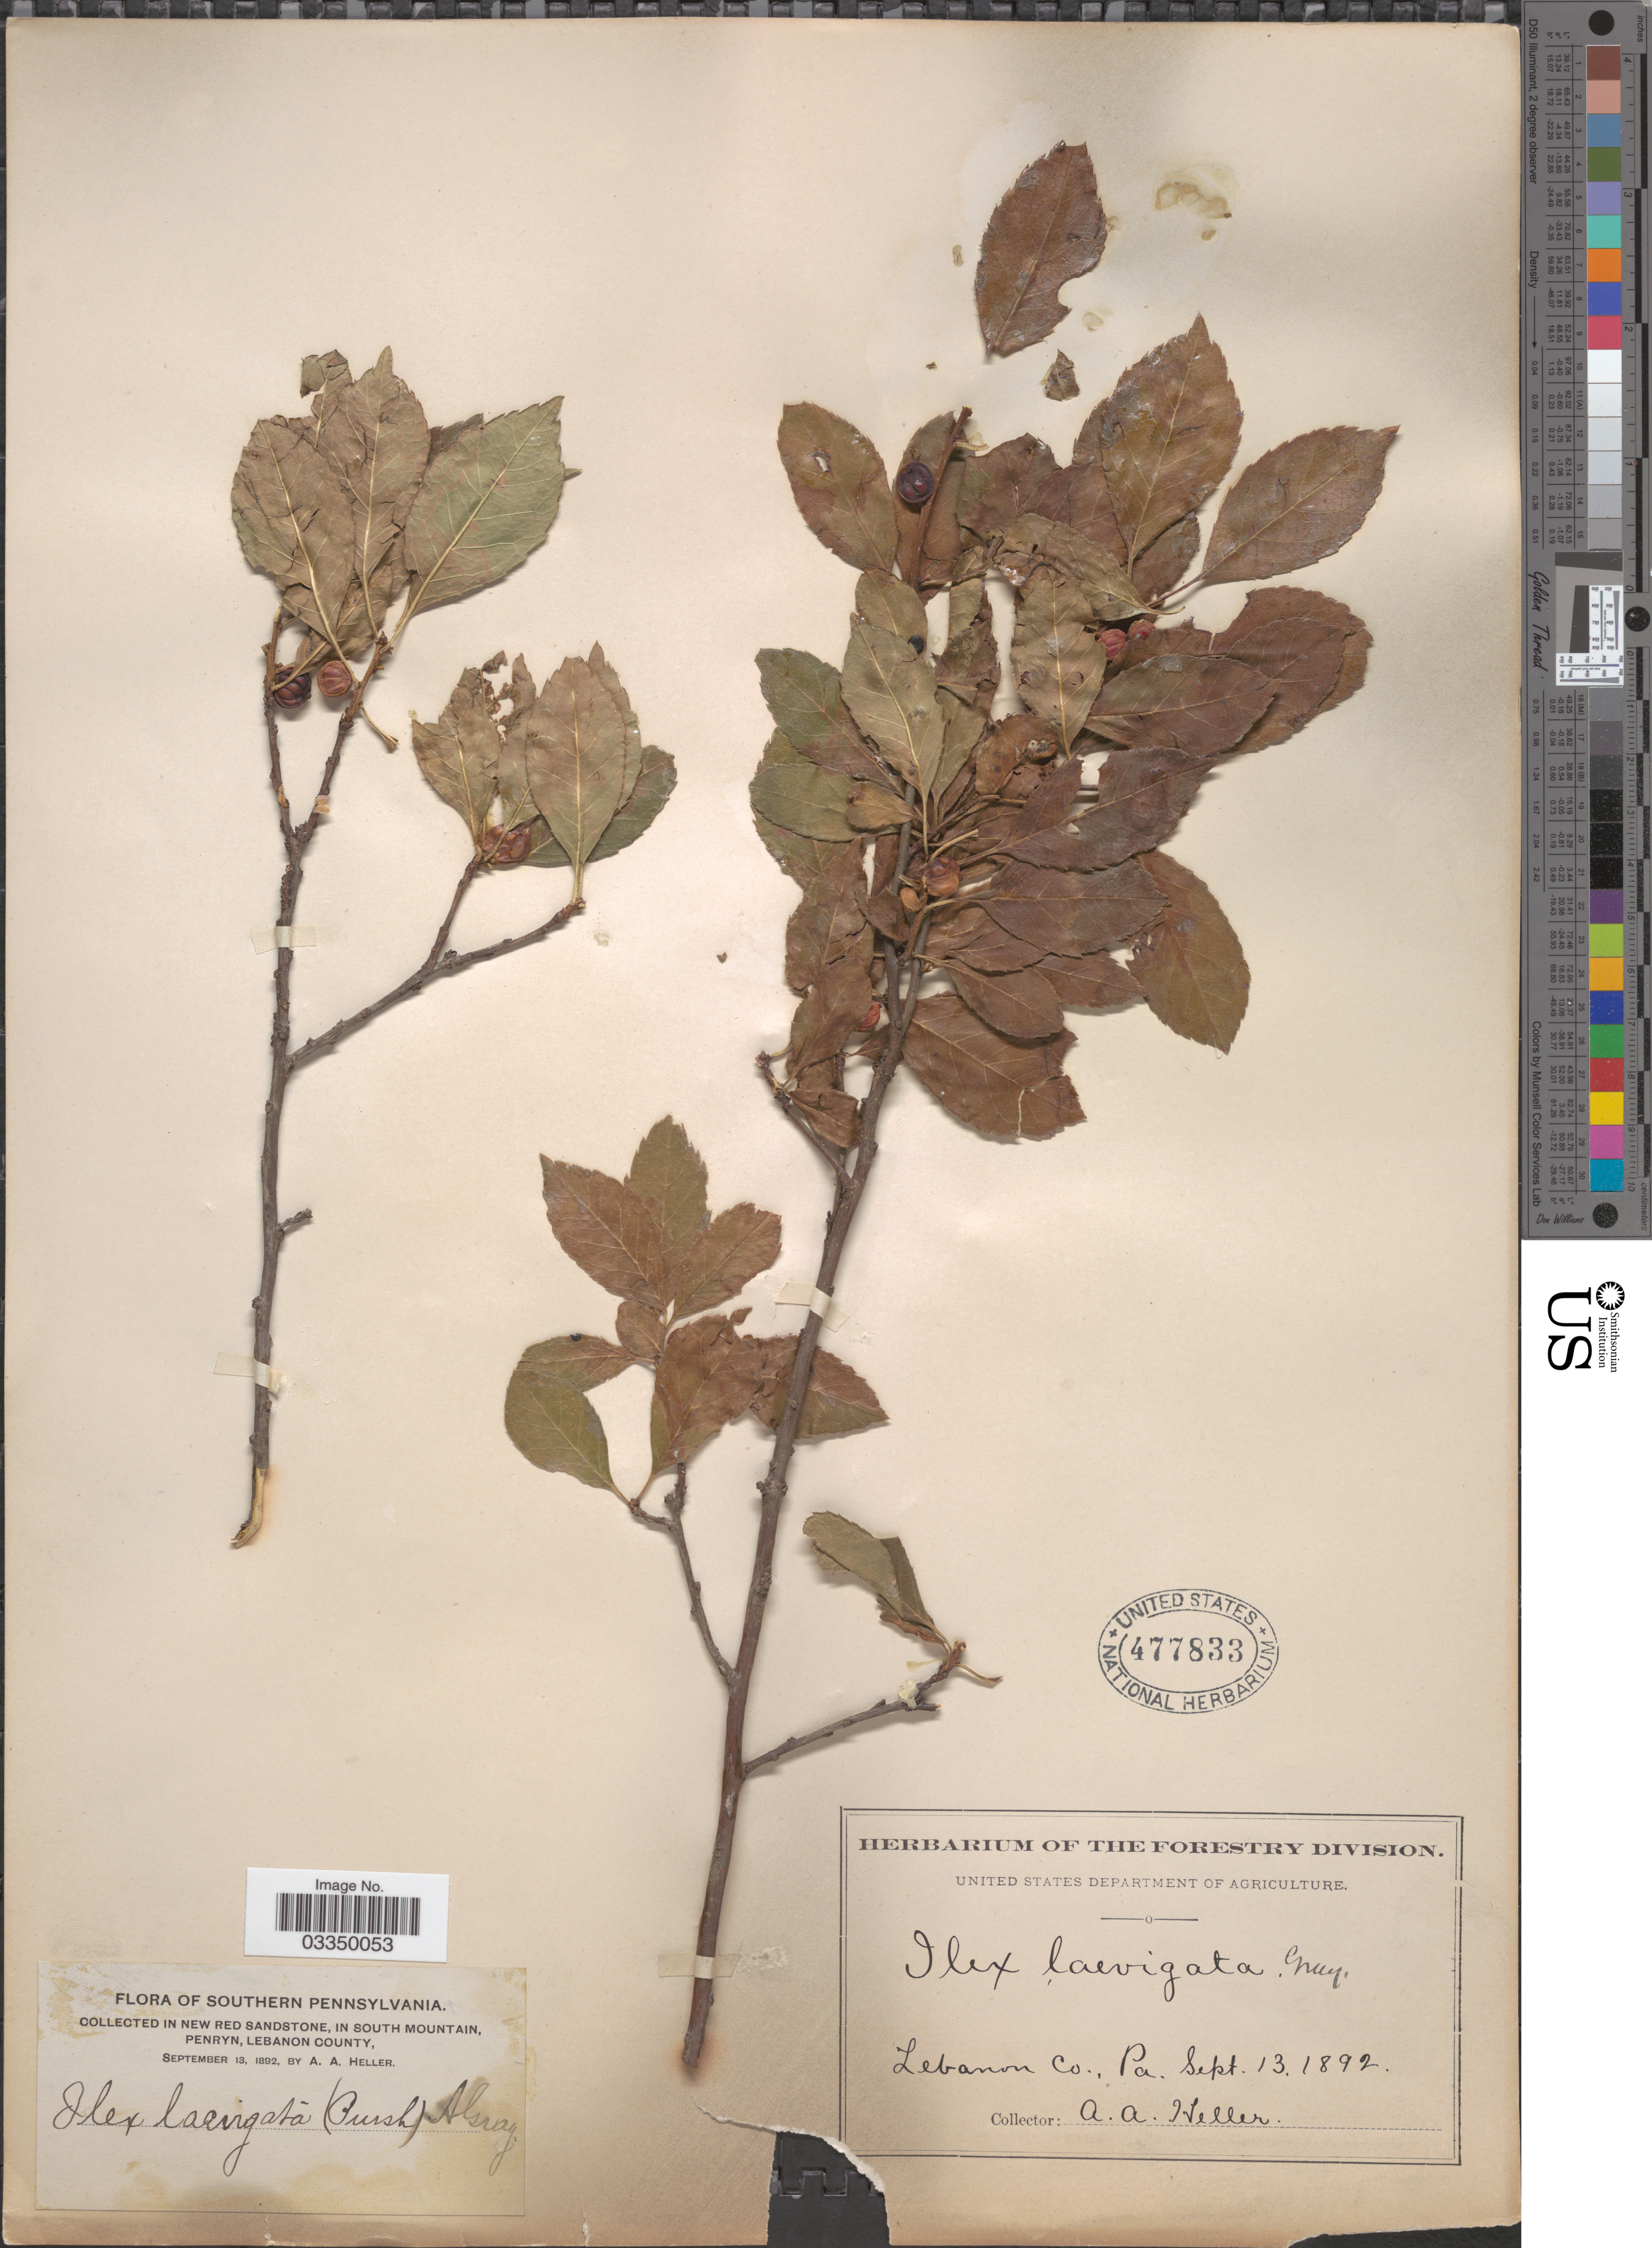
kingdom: Plantae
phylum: Tracheophyta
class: Magnoliopsida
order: Aquifoliales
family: Aquifoliaceae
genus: Ilex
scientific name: Ilex laevigata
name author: (Pursh) A. Gray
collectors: A. A. Heller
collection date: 1892-09-13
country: United States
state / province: Pennsylvania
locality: Southern Pennsylvania. In New Red Sandstone, in South Mountain, Penryn, Lebanon County.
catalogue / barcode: US 477833